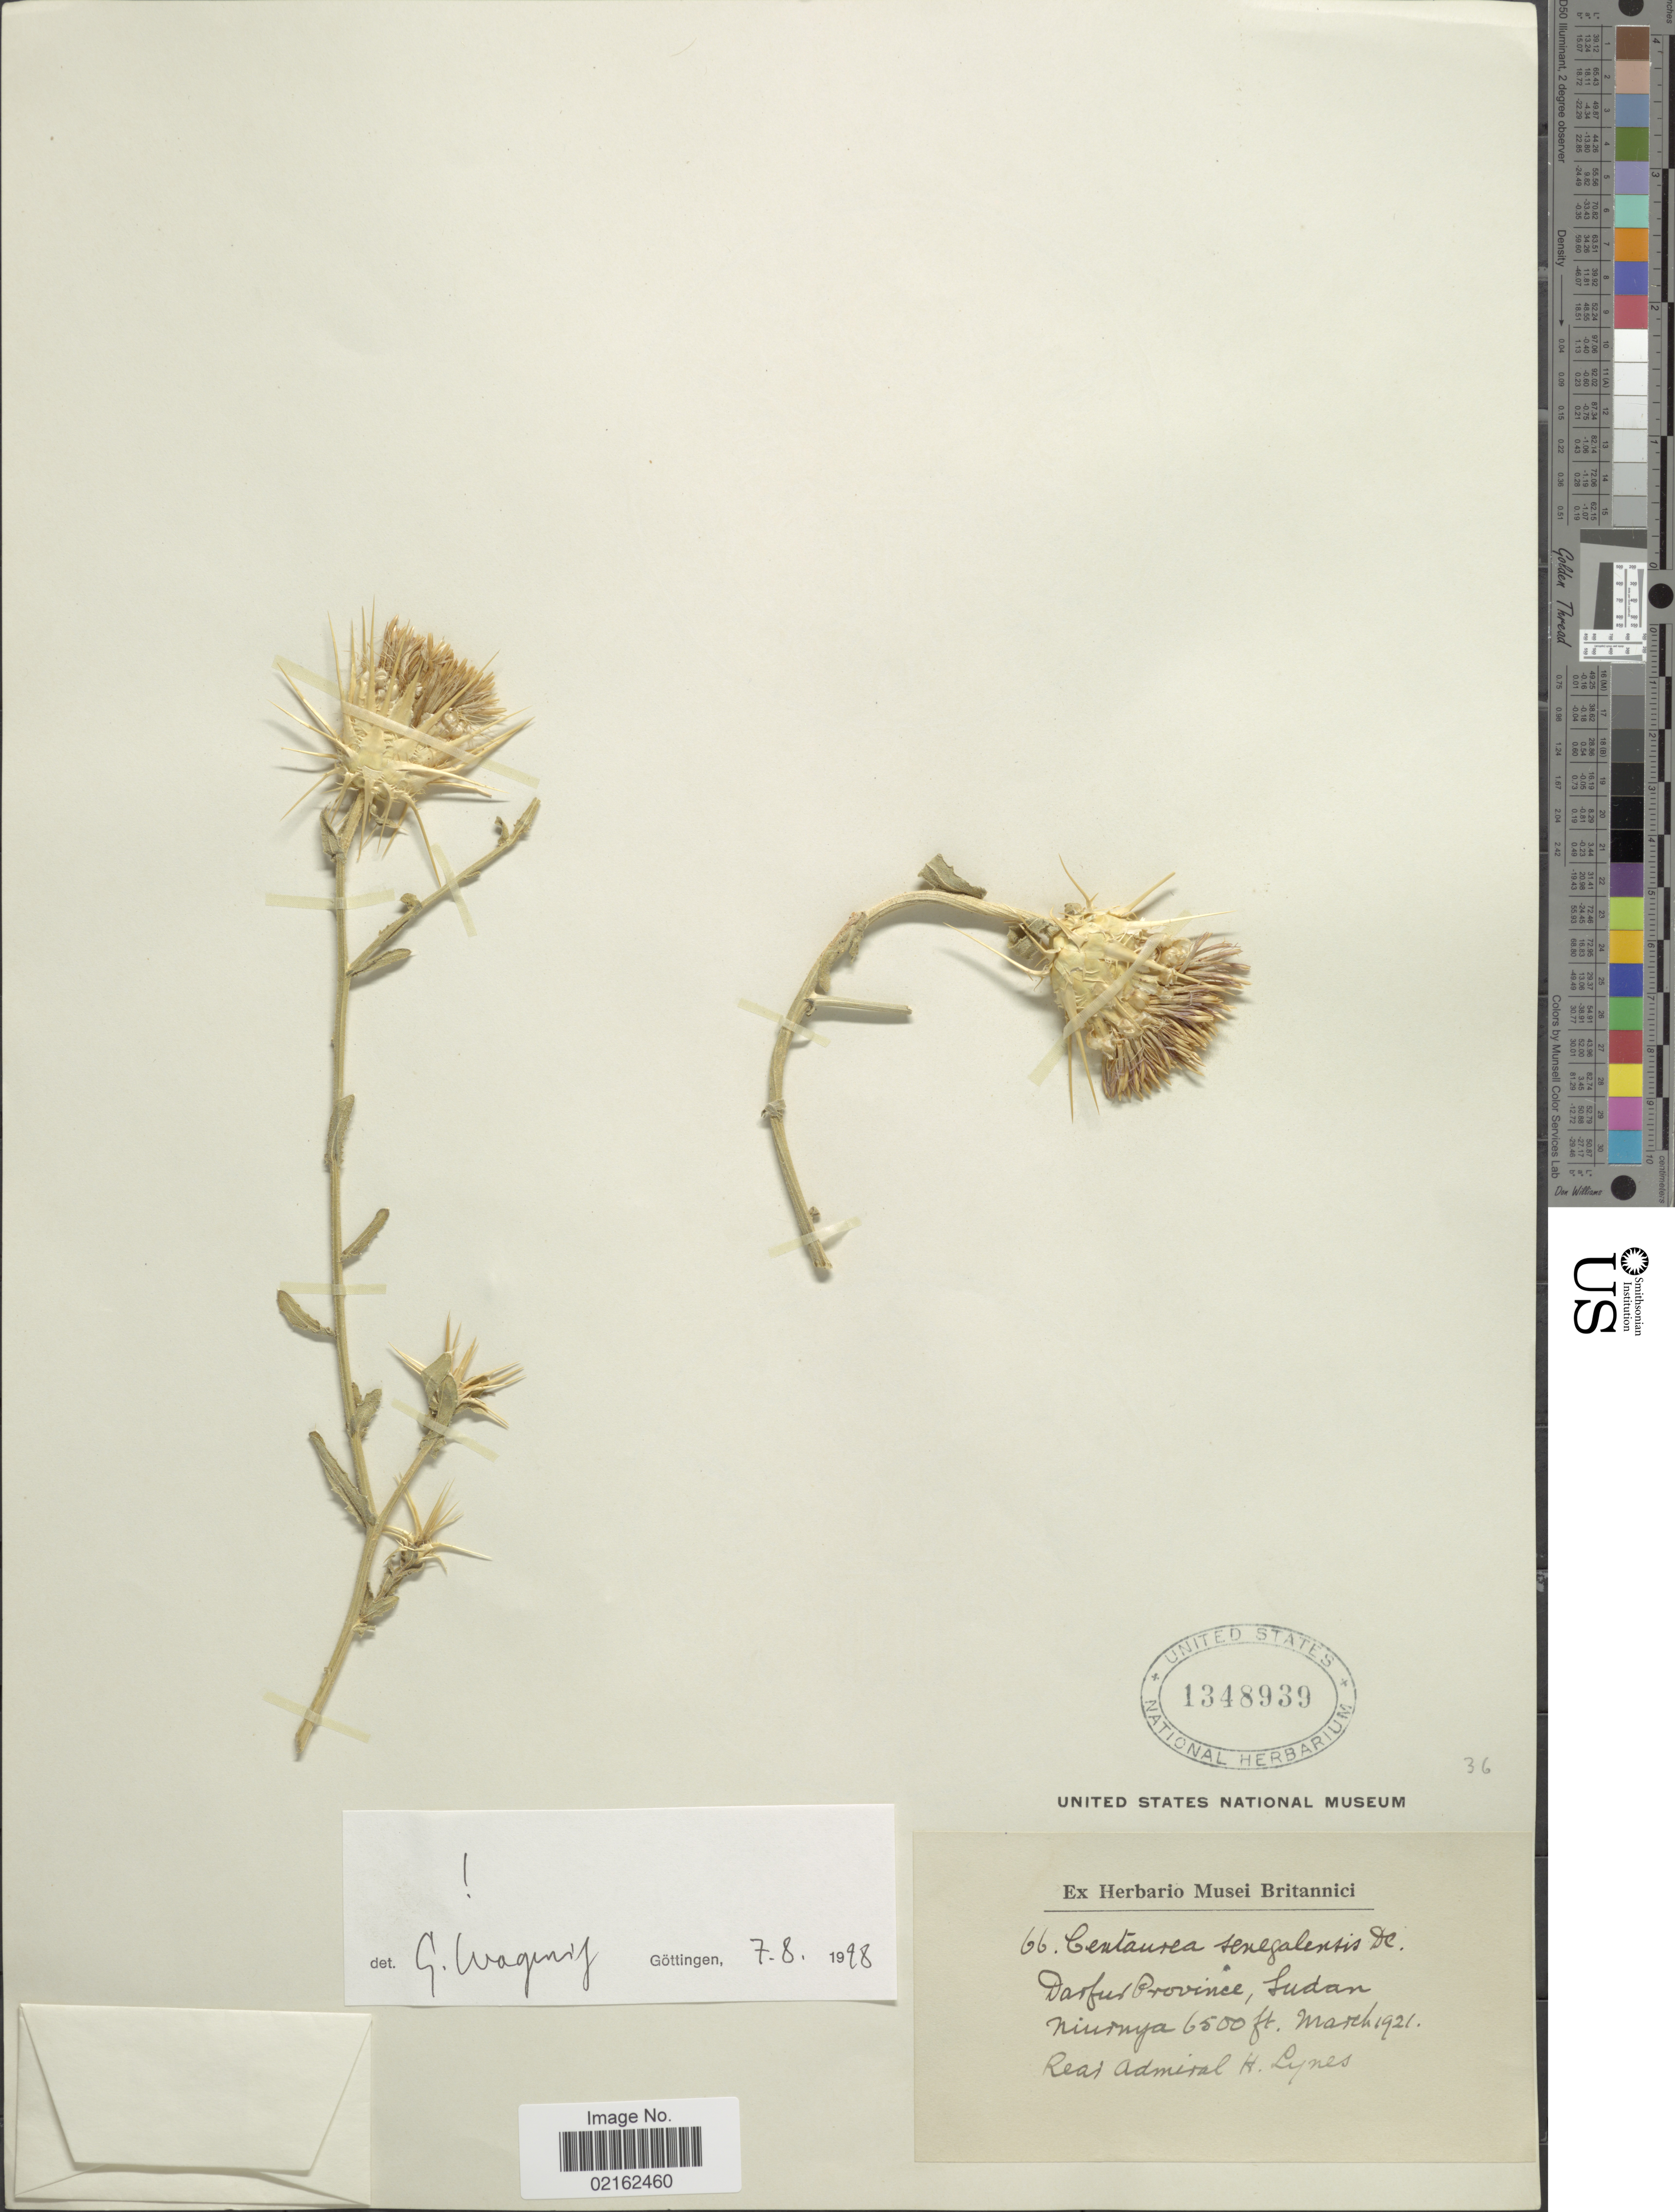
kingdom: Plantae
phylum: Tracheophyta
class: Magnoliopsida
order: Asterales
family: Asteraceae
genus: Centaurea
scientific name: Centaurea senegalensis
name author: DC.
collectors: H. Lynes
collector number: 66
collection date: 1921-03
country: Sudan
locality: Darfur Province, Niurnya.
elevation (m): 1981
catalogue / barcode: US 1348939